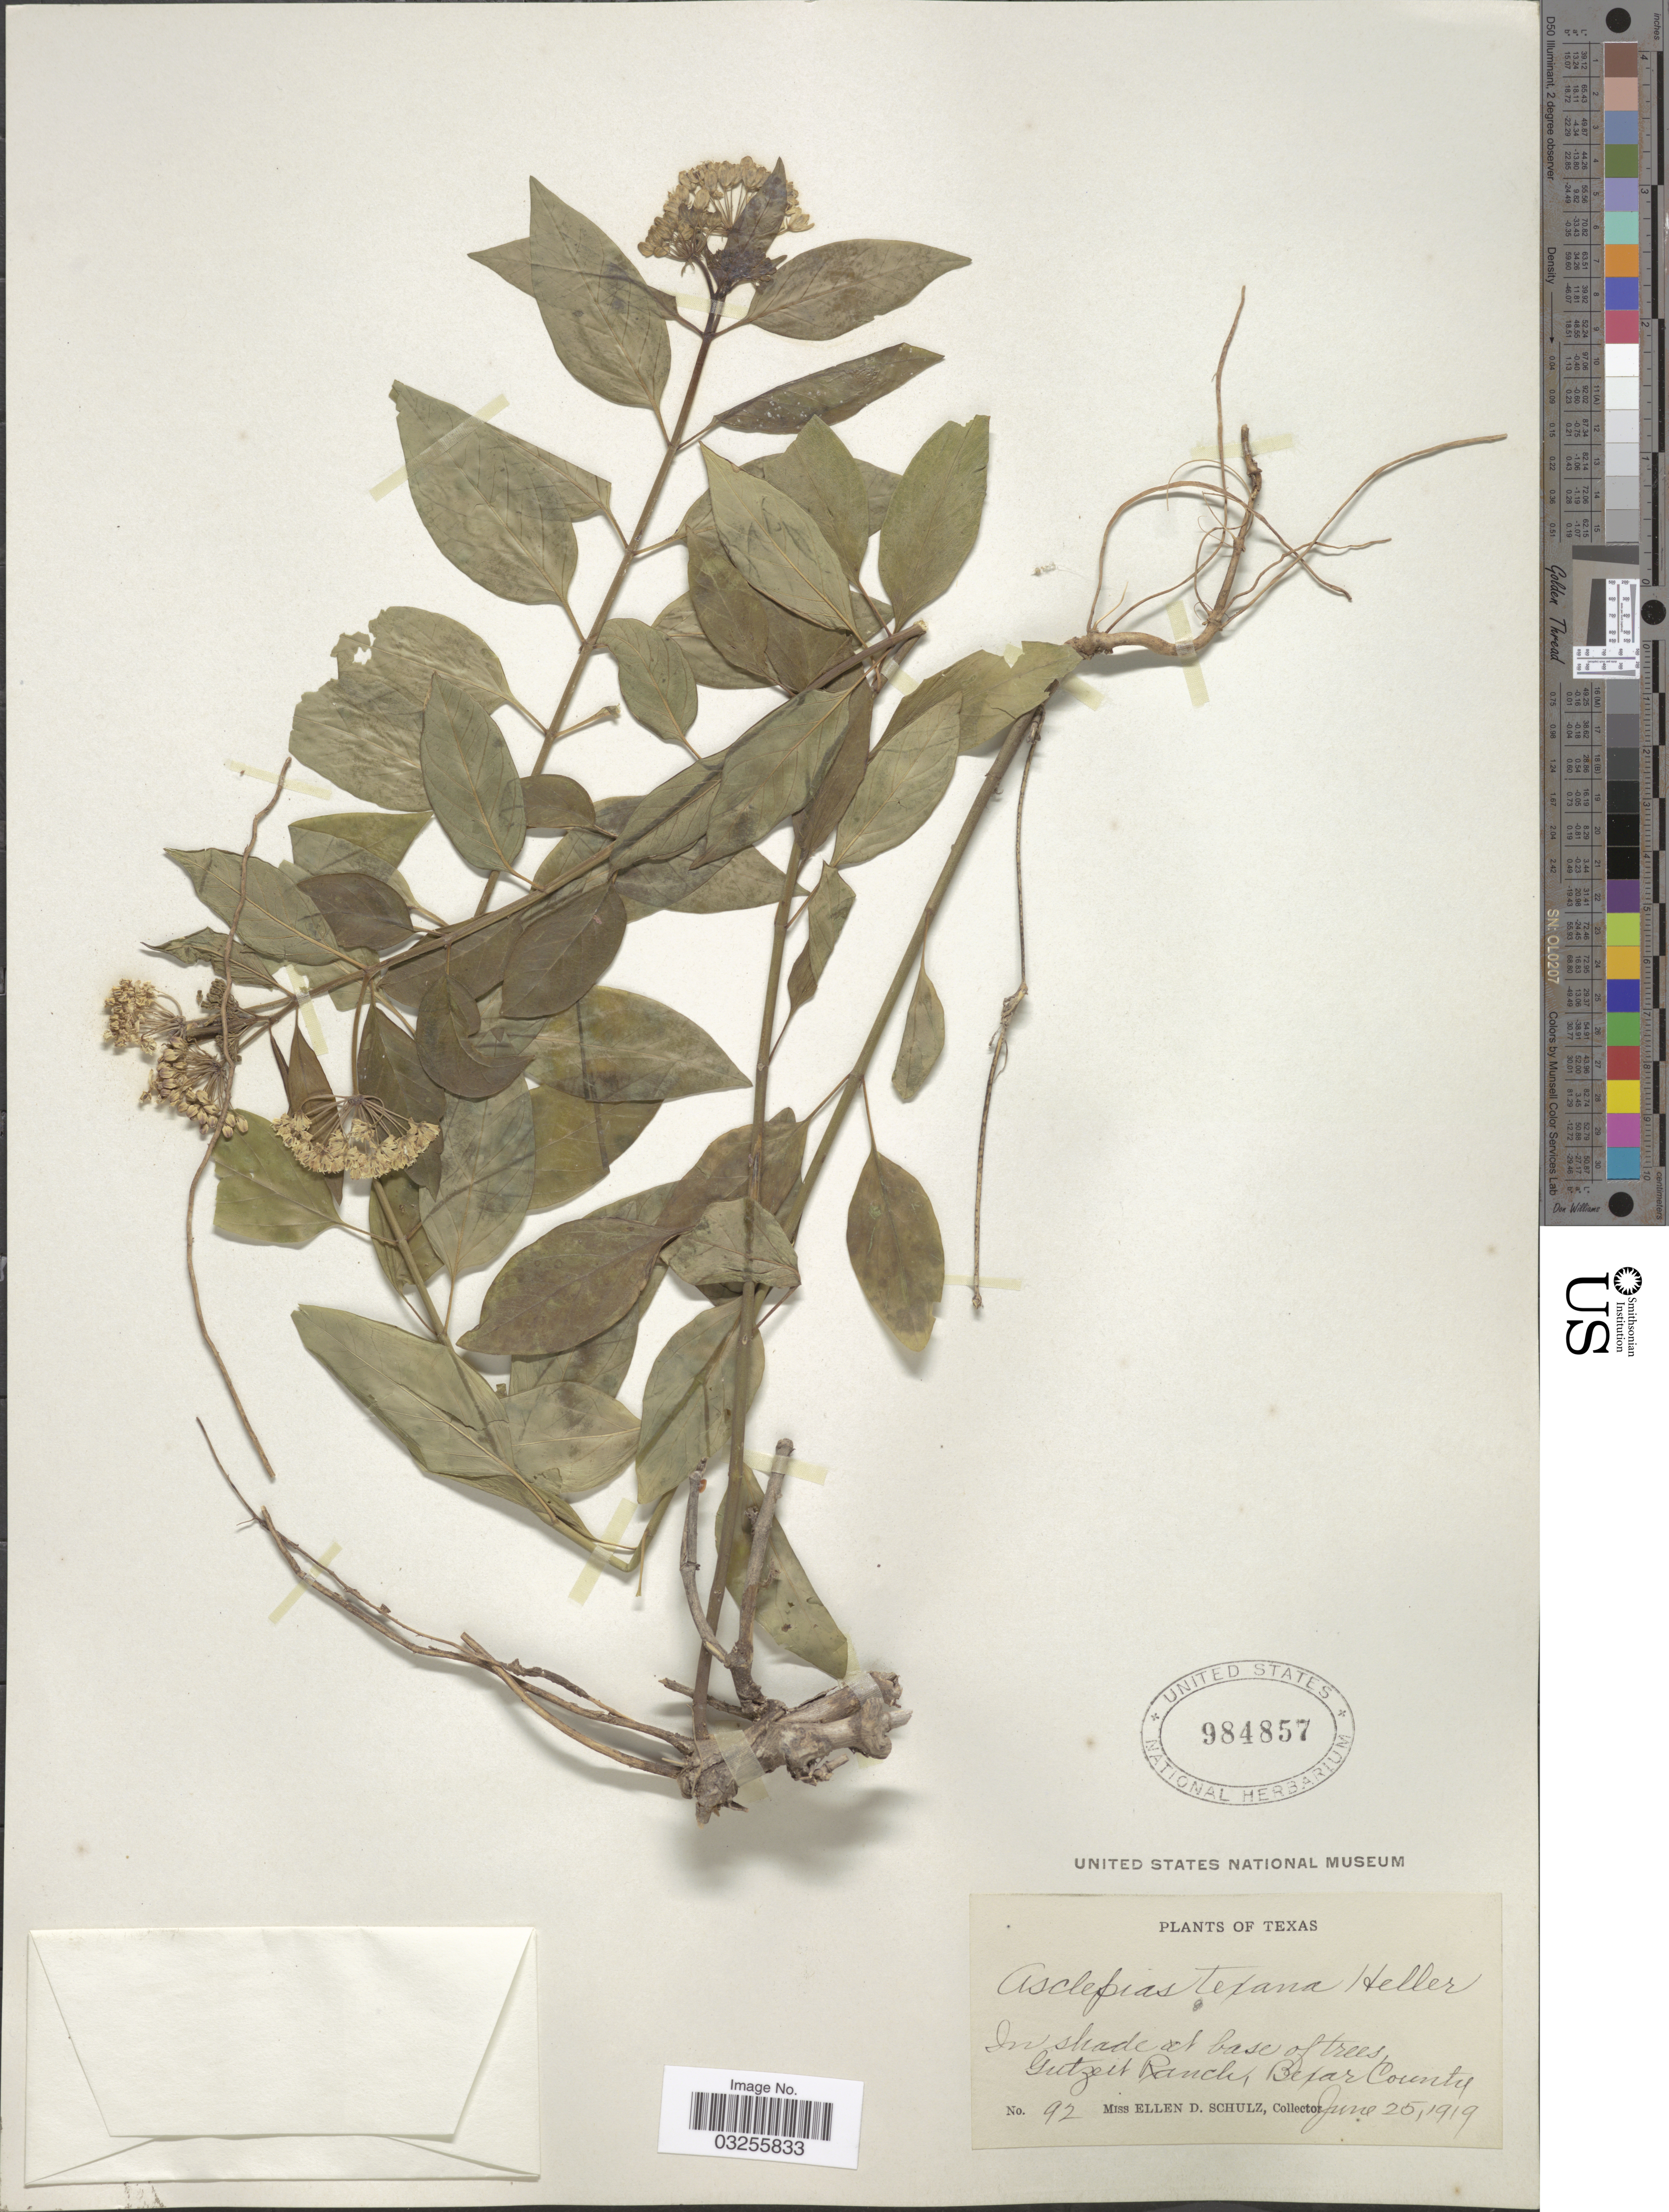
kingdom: Plantae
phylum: Tracheophyta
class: Magnoliopsida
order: Gentianales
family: Apocynaceae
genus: Asclepias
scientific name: Asclepias texana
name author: A. Heller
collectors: E. D. Schulz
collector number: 922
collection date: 1919-06-25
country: United States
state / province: Texas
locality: Gutzeit Ranch, Bexar County.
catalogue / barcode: US 984857